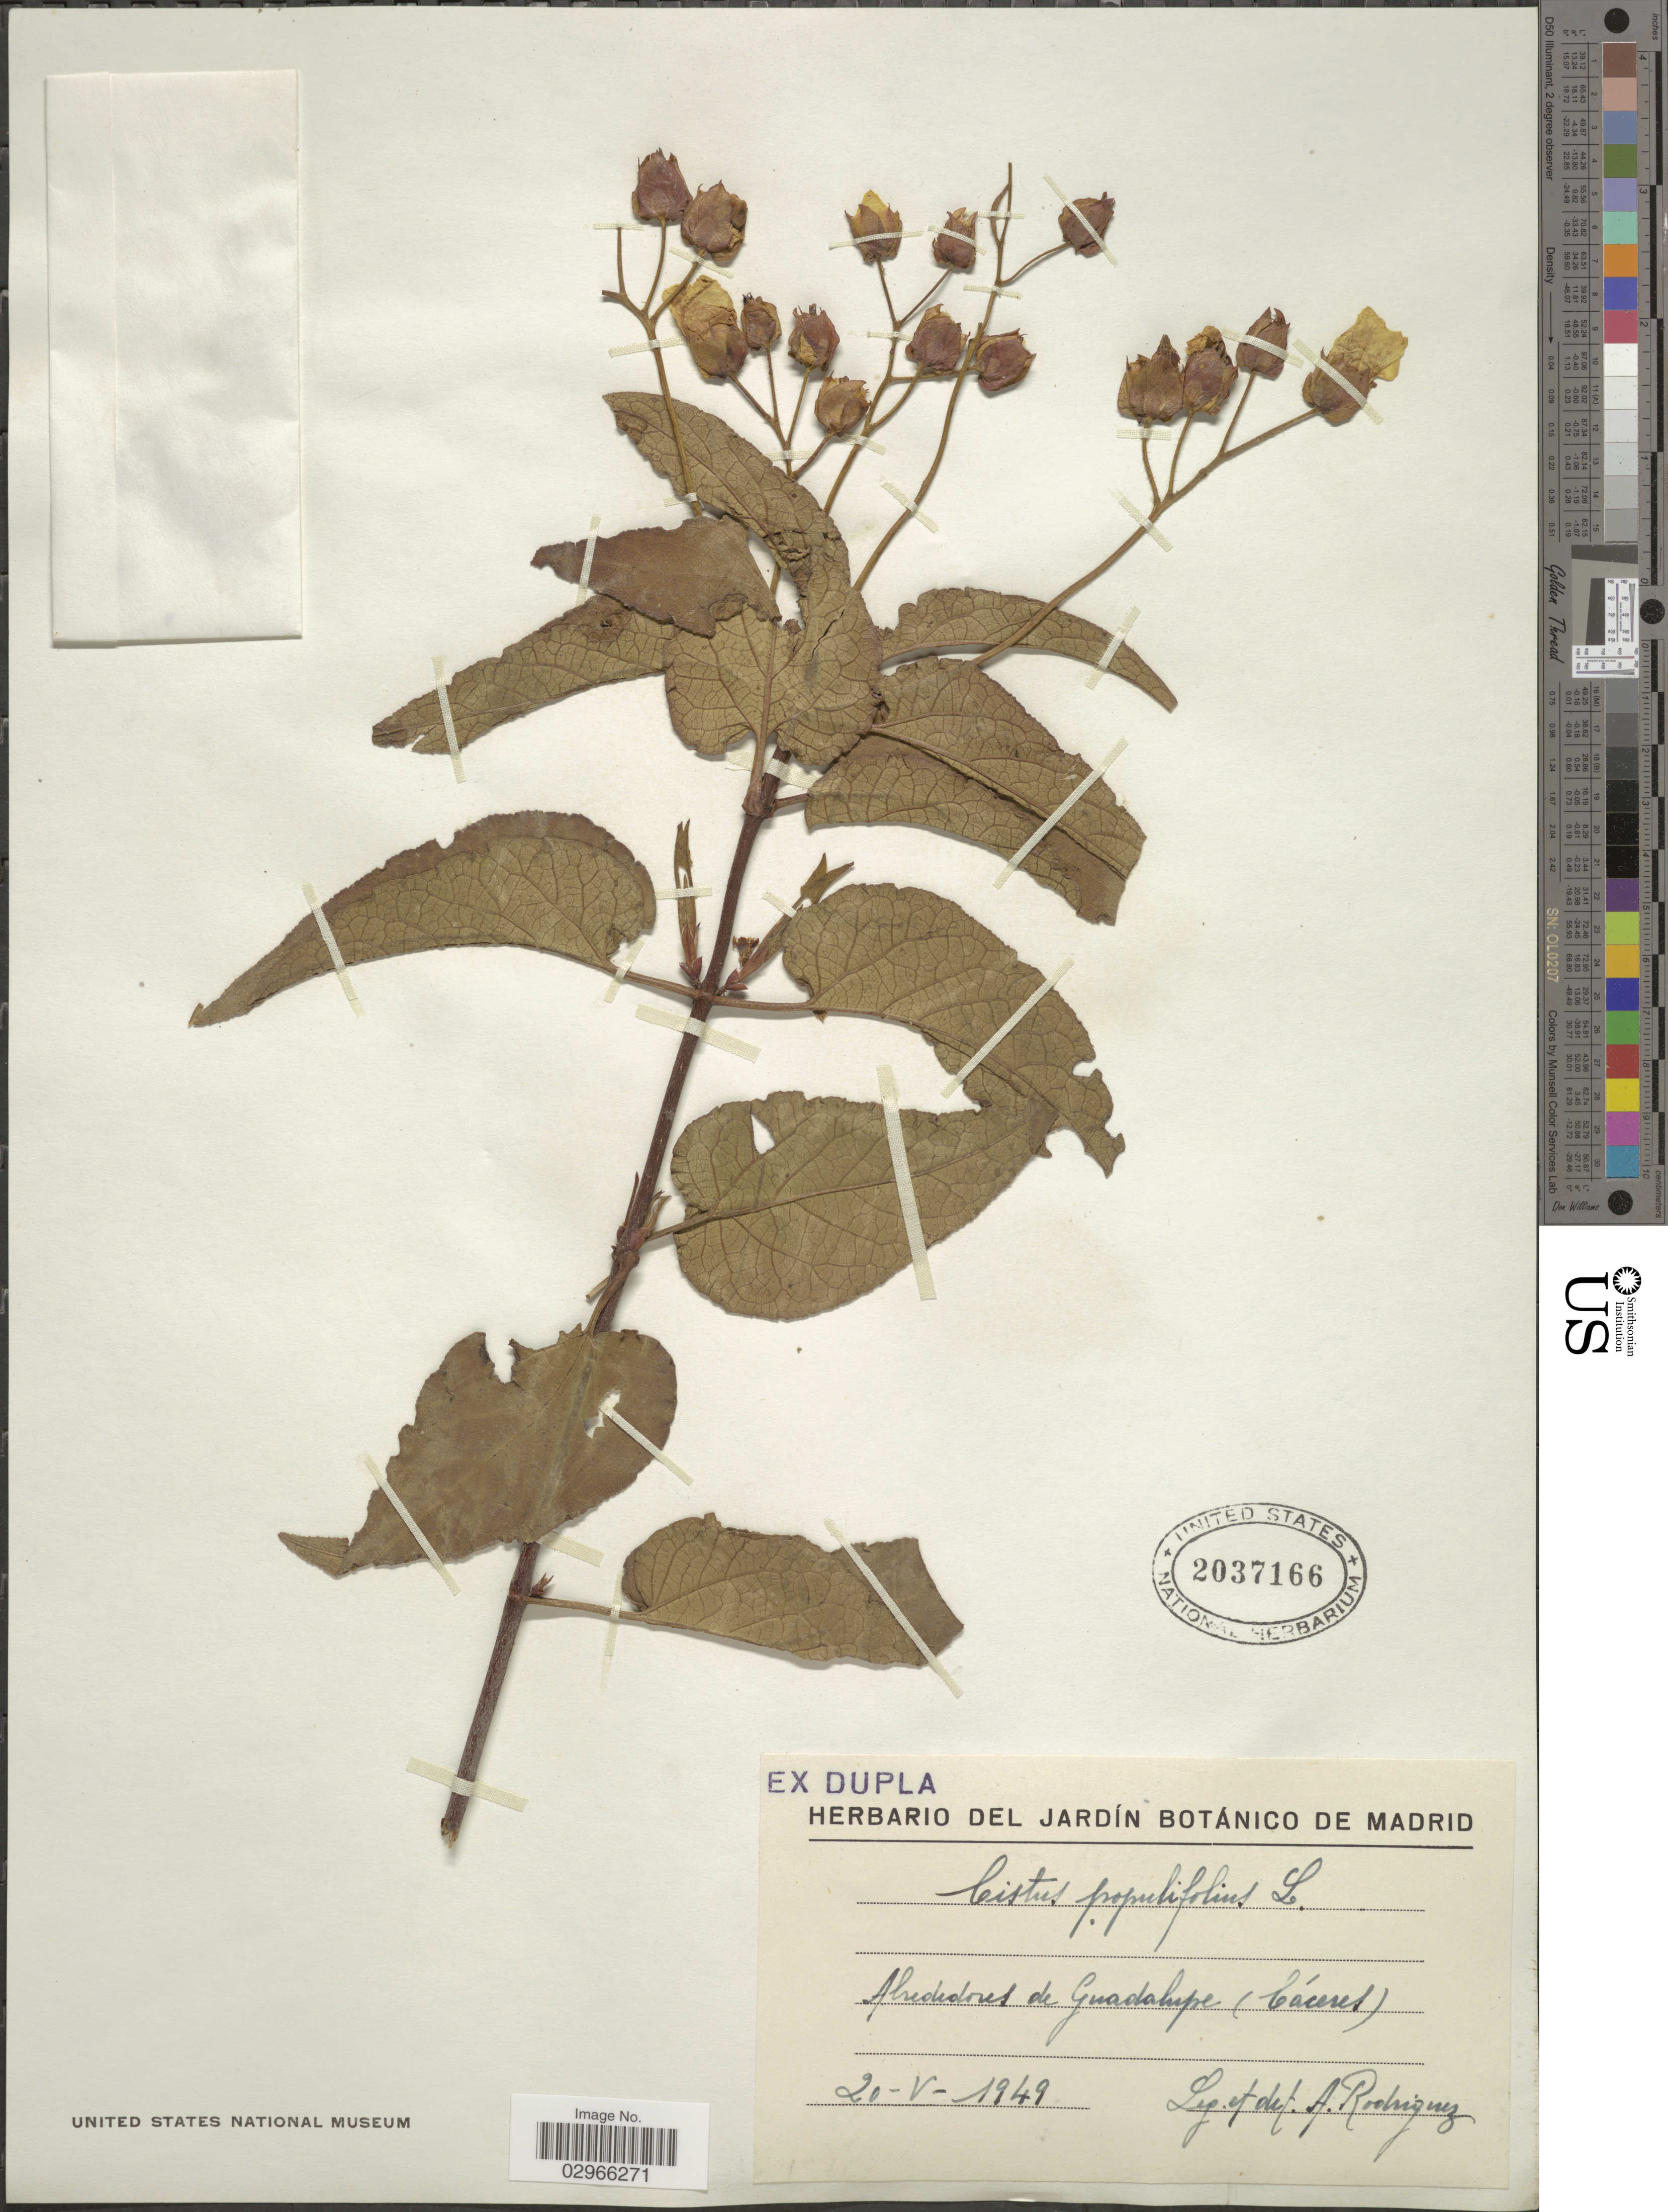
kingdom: Plantae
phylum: Tracheophyta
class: Magnoliopsida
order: Malvales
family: Cistaceae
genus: Cistus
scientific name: Cistus populifolius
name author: L.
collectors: A. Rodriguez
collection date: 1949-05-20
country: Spain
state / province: Madrid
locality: Larededores de Guadalupe (Cáceres).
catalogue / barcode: US 2037166